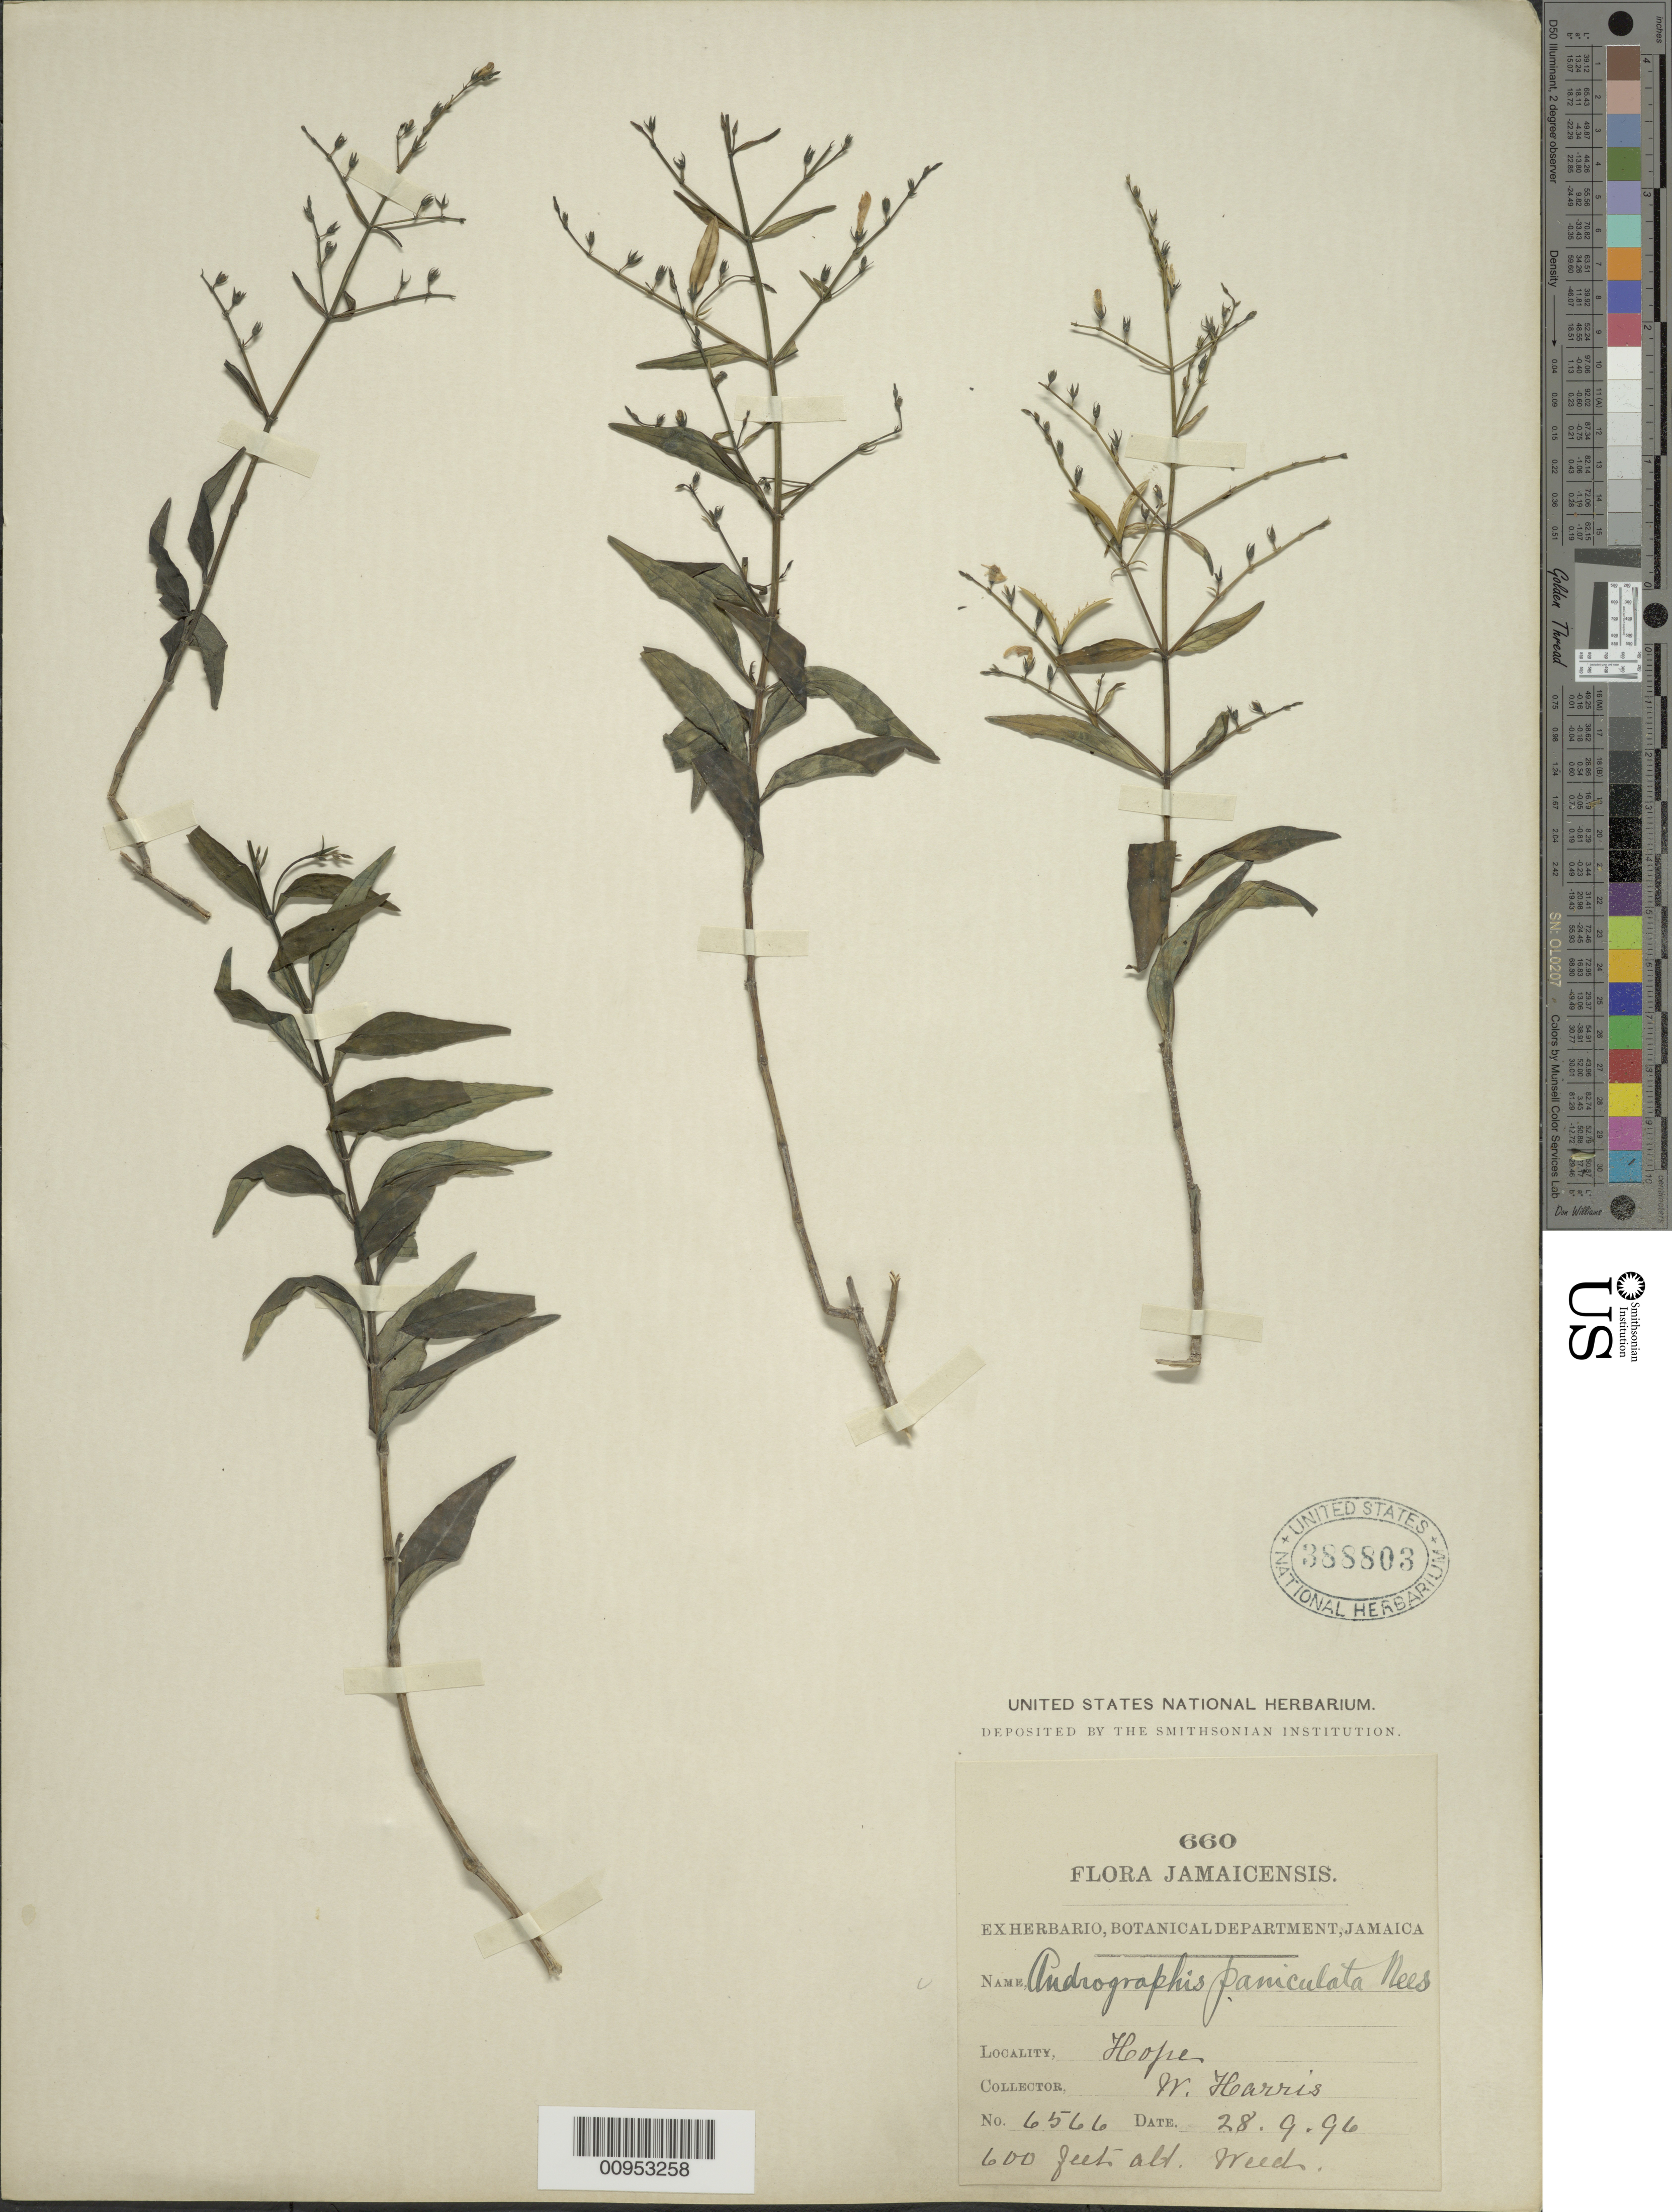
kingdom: Plantae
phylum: Tracheophyta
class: Magnoliopsida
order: Lamiales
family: Acanthaceae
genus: Andrographis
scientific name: Andrographis paniculata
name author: (Burm. f.) Nees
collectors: W. H. Harris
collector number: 6566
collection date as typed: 28 Sep 1896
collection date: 1896-09-28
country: Jamaica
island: Jamaica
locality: Hope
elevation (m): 183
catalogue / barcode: US 388803